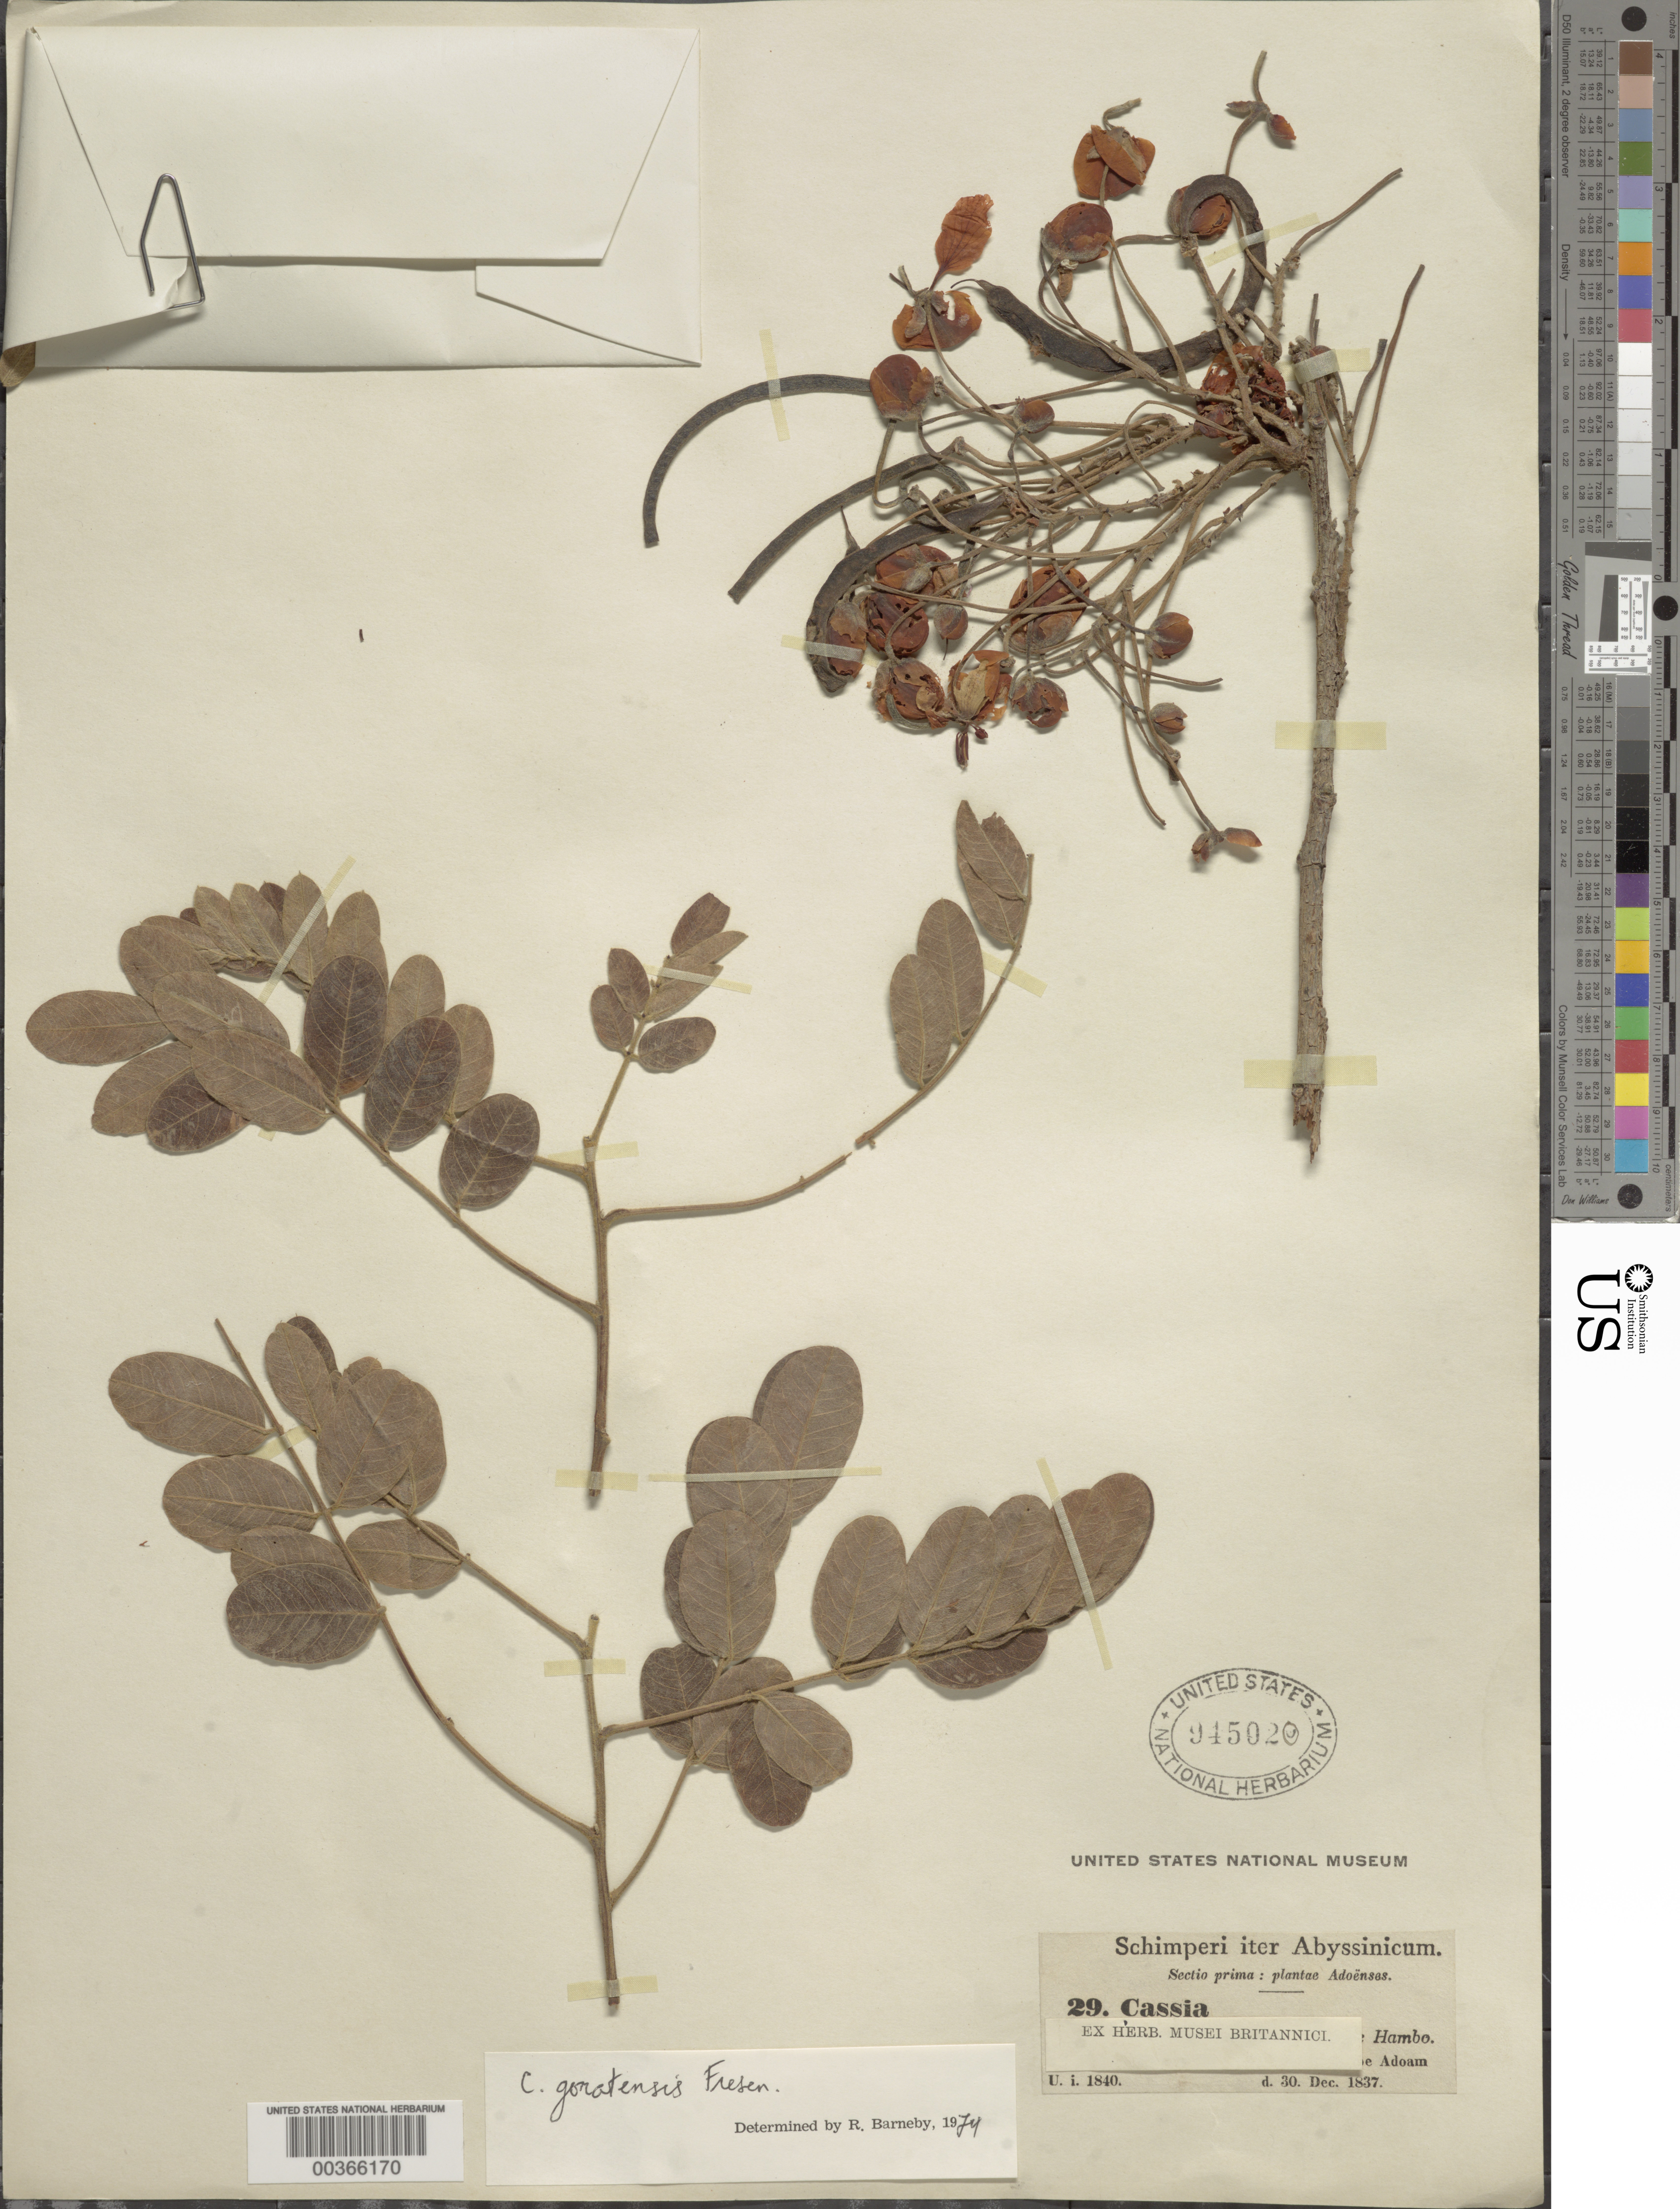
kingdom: Plantae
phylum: Tracheophyta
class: Magnoliopsida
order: Fabales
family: Fabaceae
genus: Senna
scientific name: Senna singueana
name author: (Delile) Lock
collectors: G. W. Schimper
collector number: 29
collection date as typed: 30 Dec 1837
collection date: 1837-12-30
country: Ethiopia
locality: Prope adoam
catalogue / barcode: US 945020